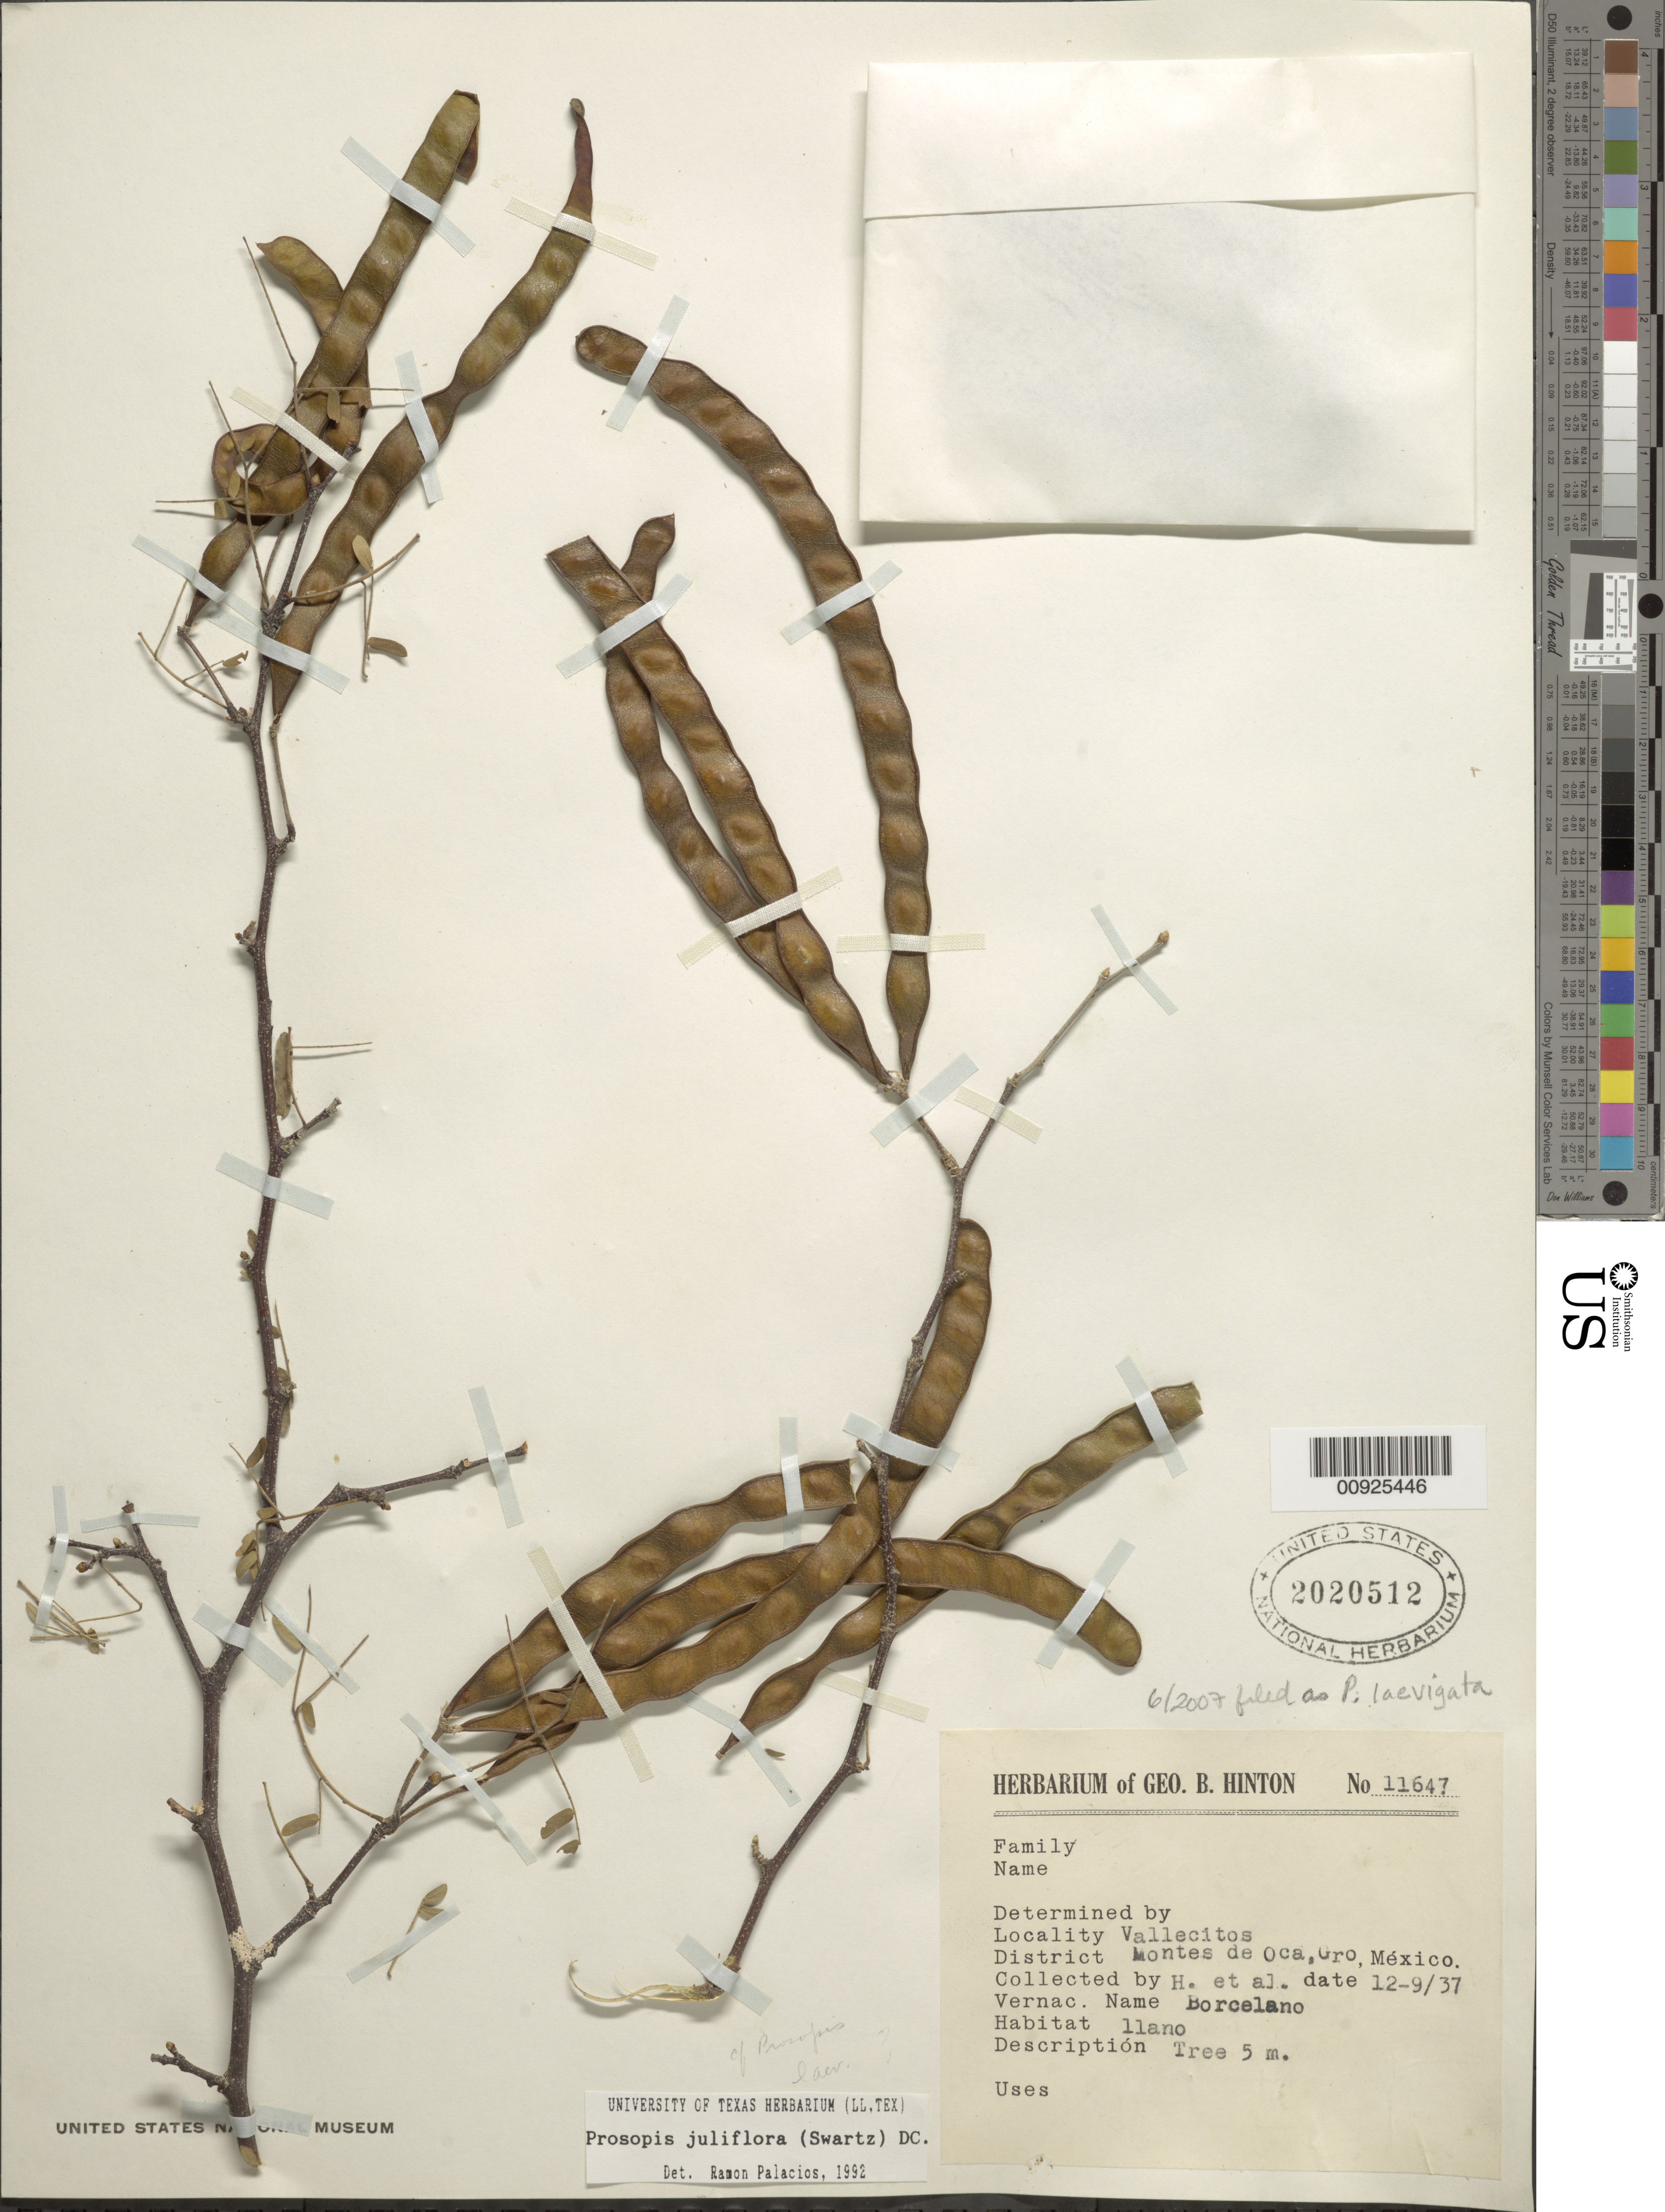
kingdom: Plantae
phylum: Tracheophyta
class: Magnoliopsida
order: Fabales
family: Fabaceae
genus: Neltuma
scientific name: Neltuma juliflora var. juliflora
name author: (Sw.) Raf.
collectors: G. B. Hinton & et al.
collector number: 11647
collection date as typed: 09 Dec 1937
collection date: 1937-12-09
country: Mexico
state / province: Guerrero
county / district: Montes de Oca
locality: Vallecitos, District Montes de Oca, Guerrero.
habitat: Llano.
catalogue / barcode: US 2020512